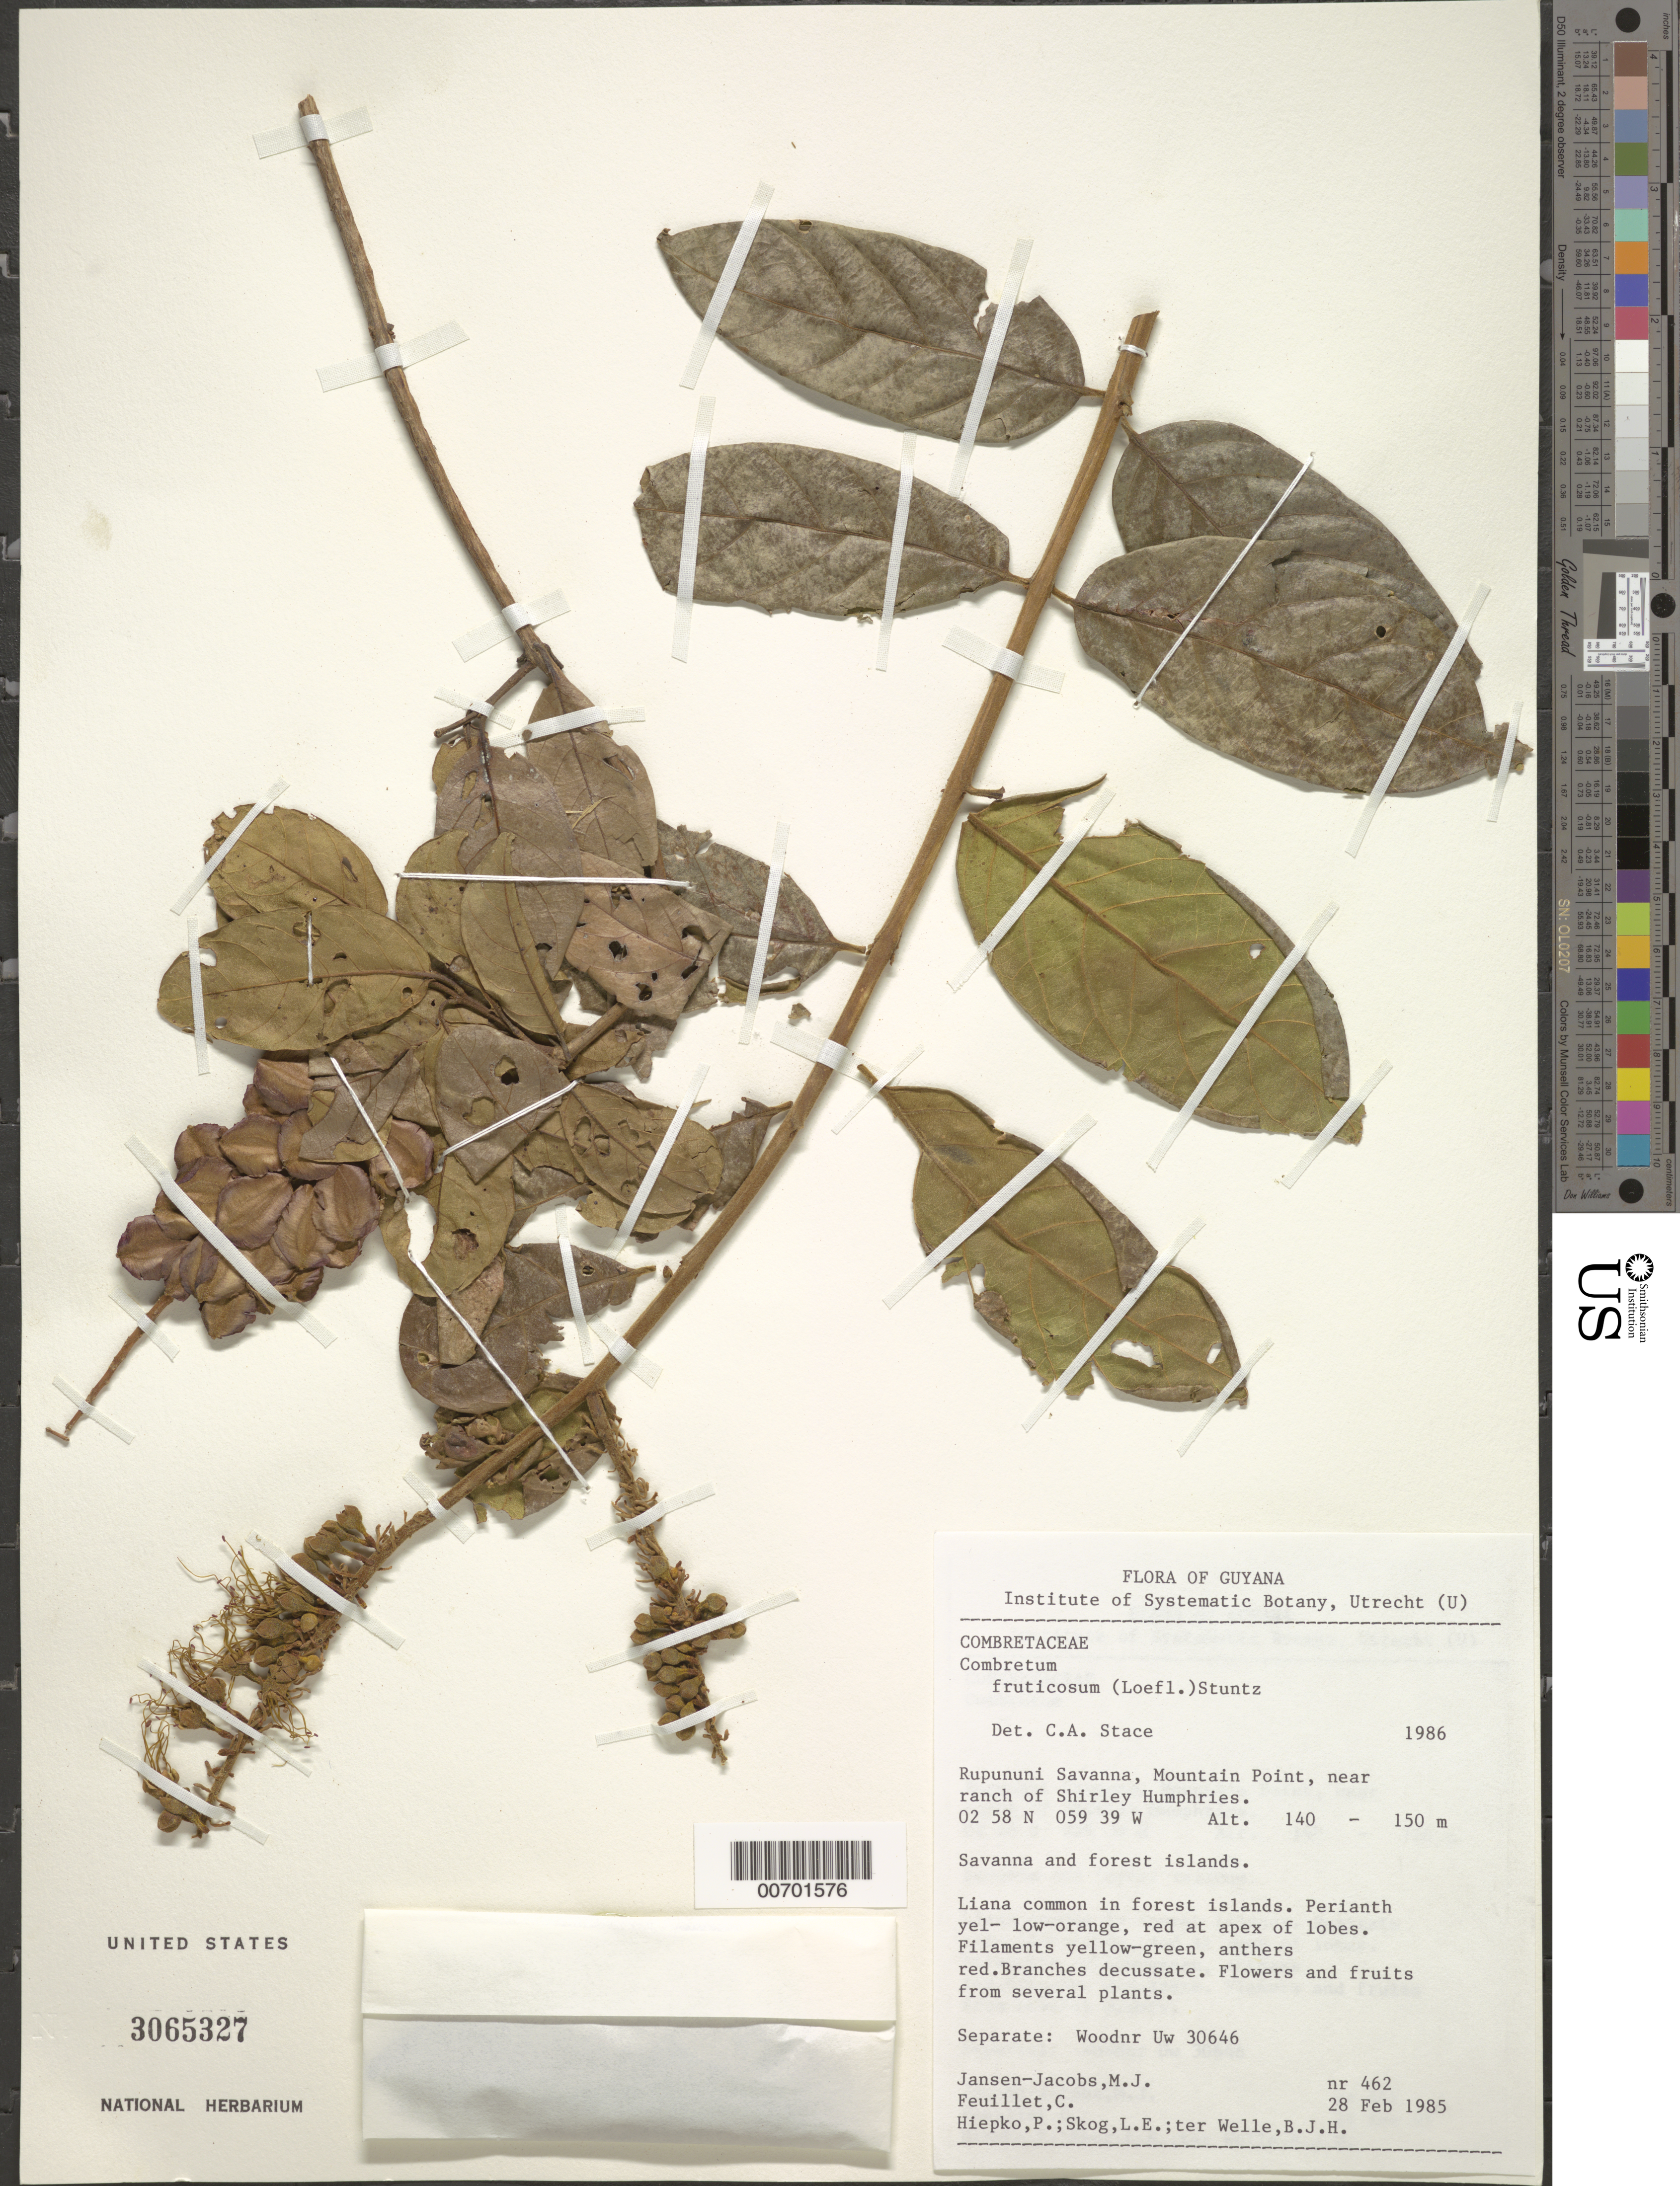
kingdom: Plantae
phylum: Tracheophyta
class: Magnoliopsida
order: Myrtales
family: Combretaceae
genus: Combretum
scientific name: Combretum fruticosum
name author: (Loefl.) Stuntz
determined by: Stace, C. A.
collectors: M. J. Jansen-Jacobs, C. Feuillet, P. H. Hiepko, L. E. Skog & B. Welle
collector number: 462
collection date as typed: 28-Feb-85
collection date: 1985-02-28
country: Guyana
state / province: U. Takutu-U. Essequibo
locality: Rupununi Savanna, Mountain Point, near ranch of Shirley Humphries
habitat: Savanna and forest islands; in forest islands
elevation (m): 140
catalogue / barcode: US 3065327